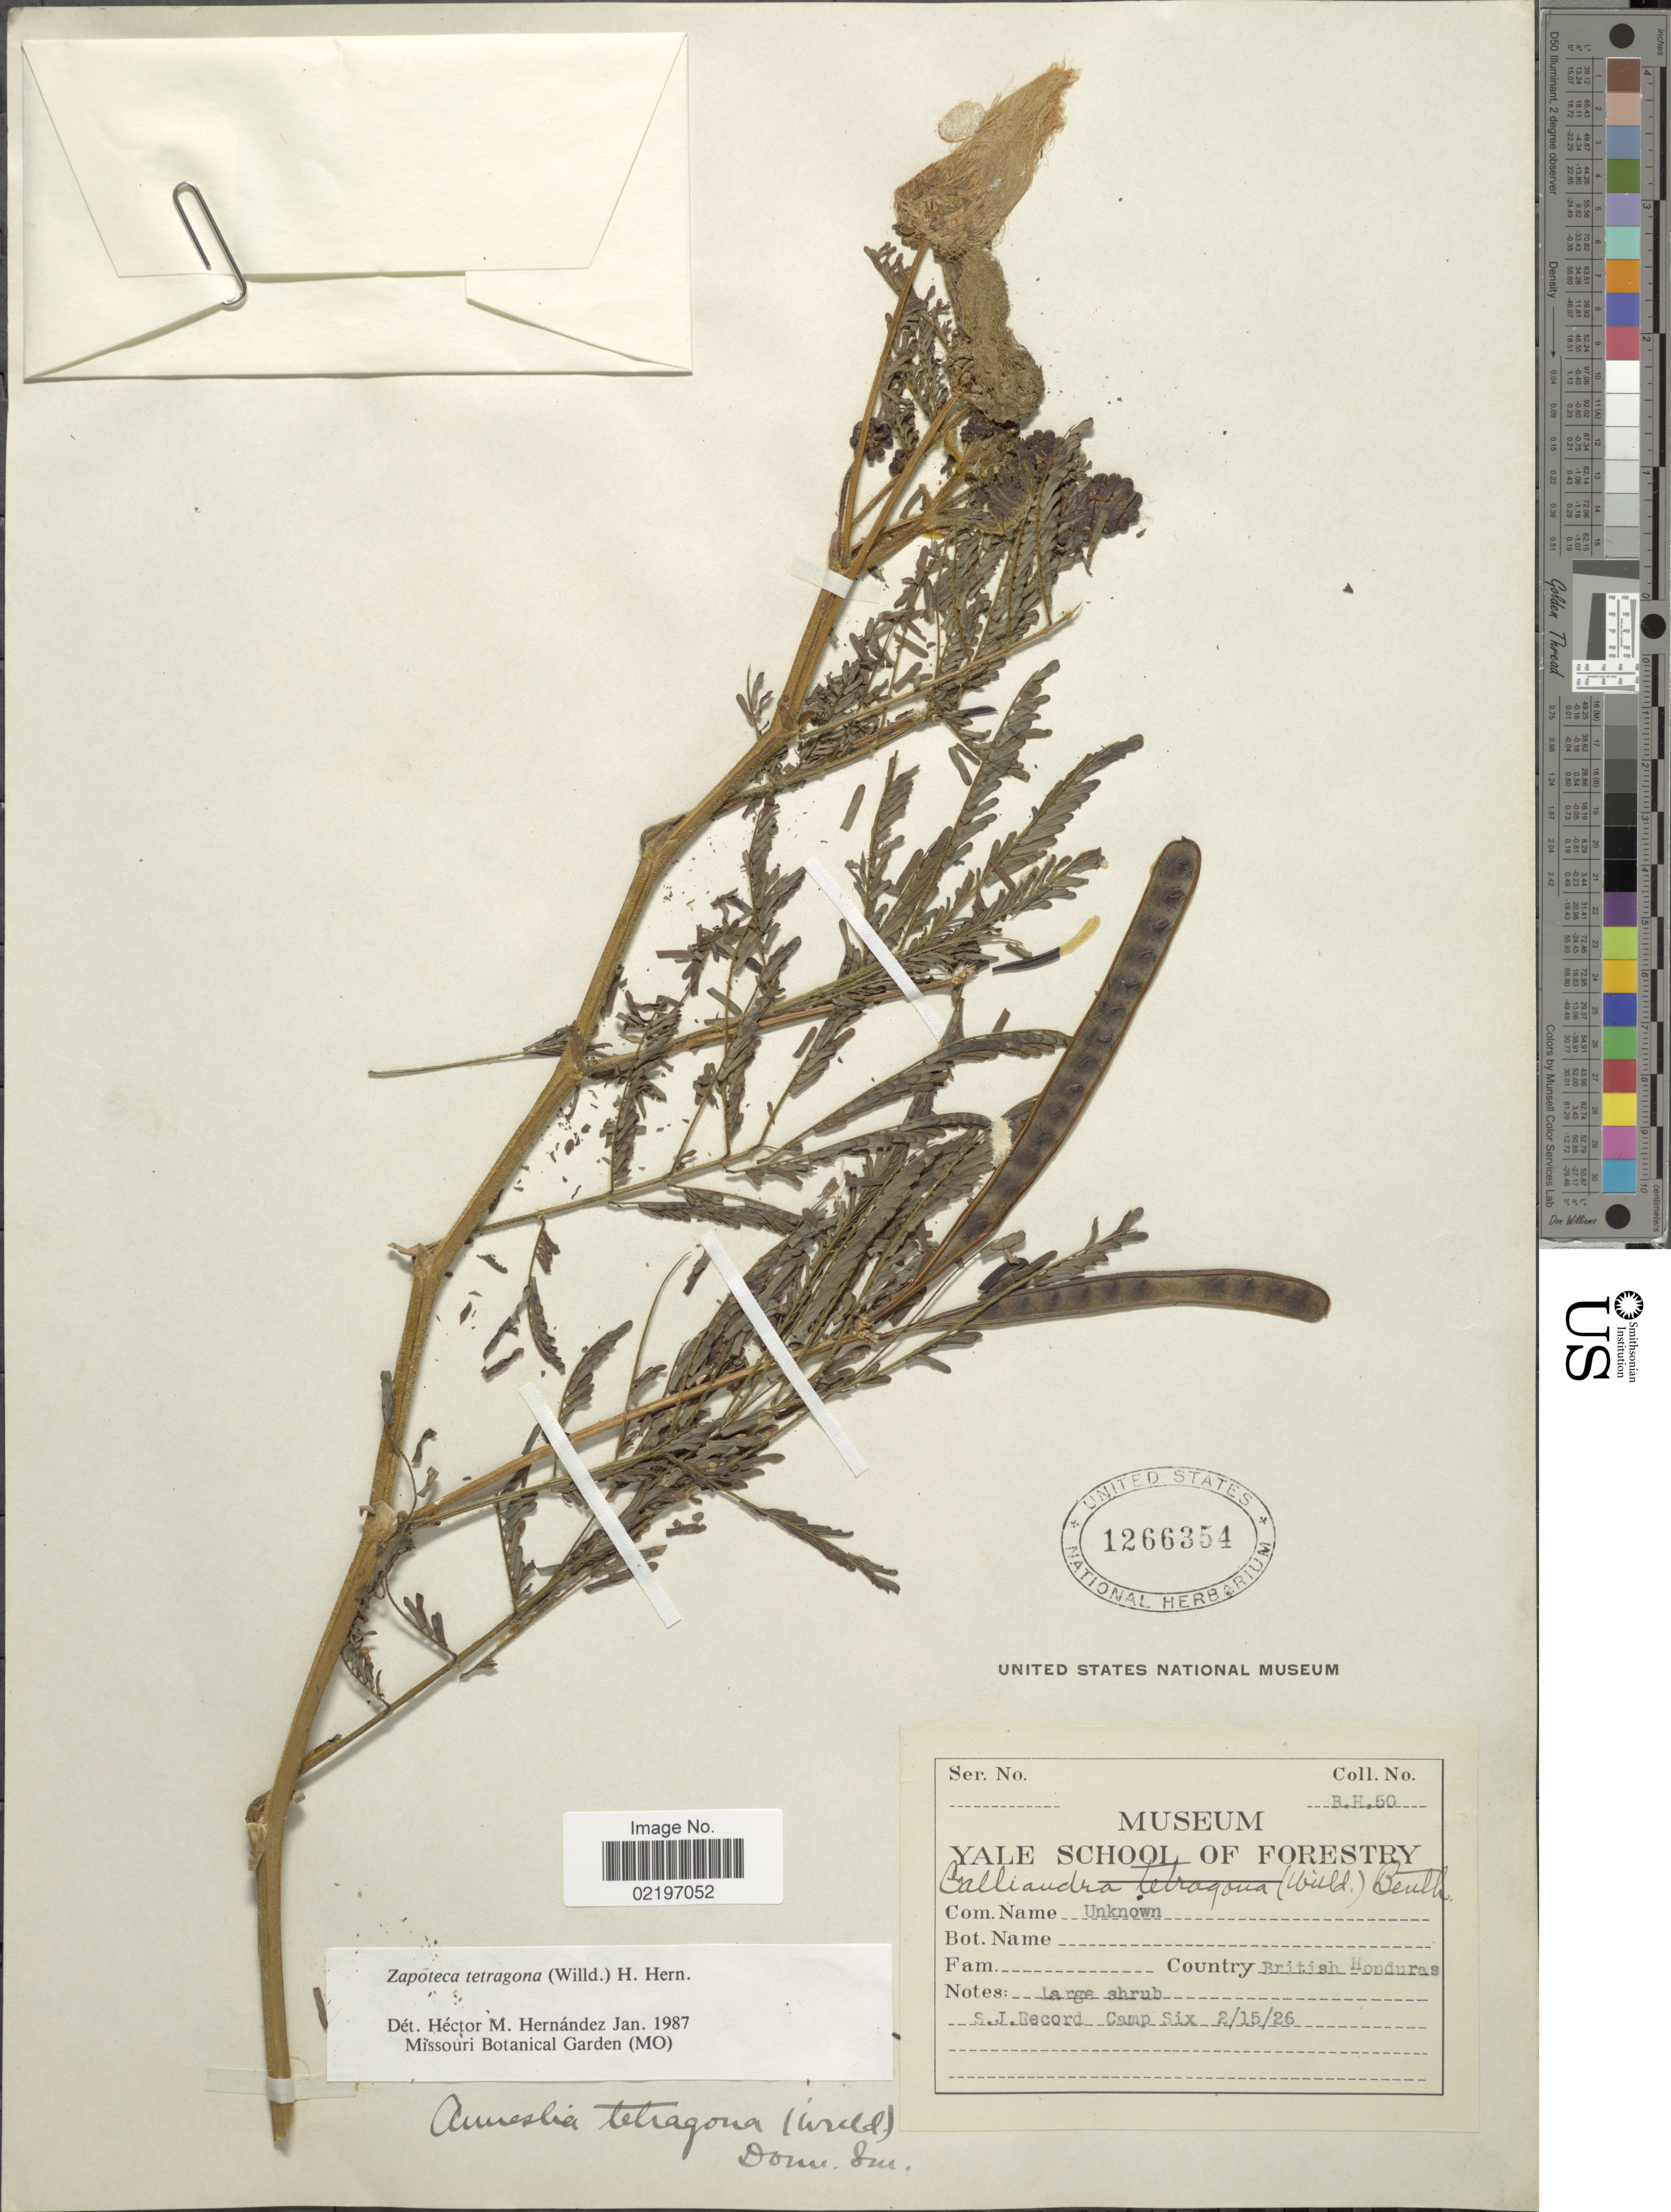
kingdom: Plantae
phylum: Tracheophyta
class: Magnoliopsida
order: Fabales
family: Fabaceae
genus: Zapoteca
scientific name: Zapoteca tetragona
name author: (Willd.) H.M. Hern.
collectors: S. J. Record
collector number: B.H. 50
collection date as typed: Transcribed d/m/y: 15/2/26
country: Belize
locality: Camp Six. British Honduras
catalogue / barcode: US 1266354